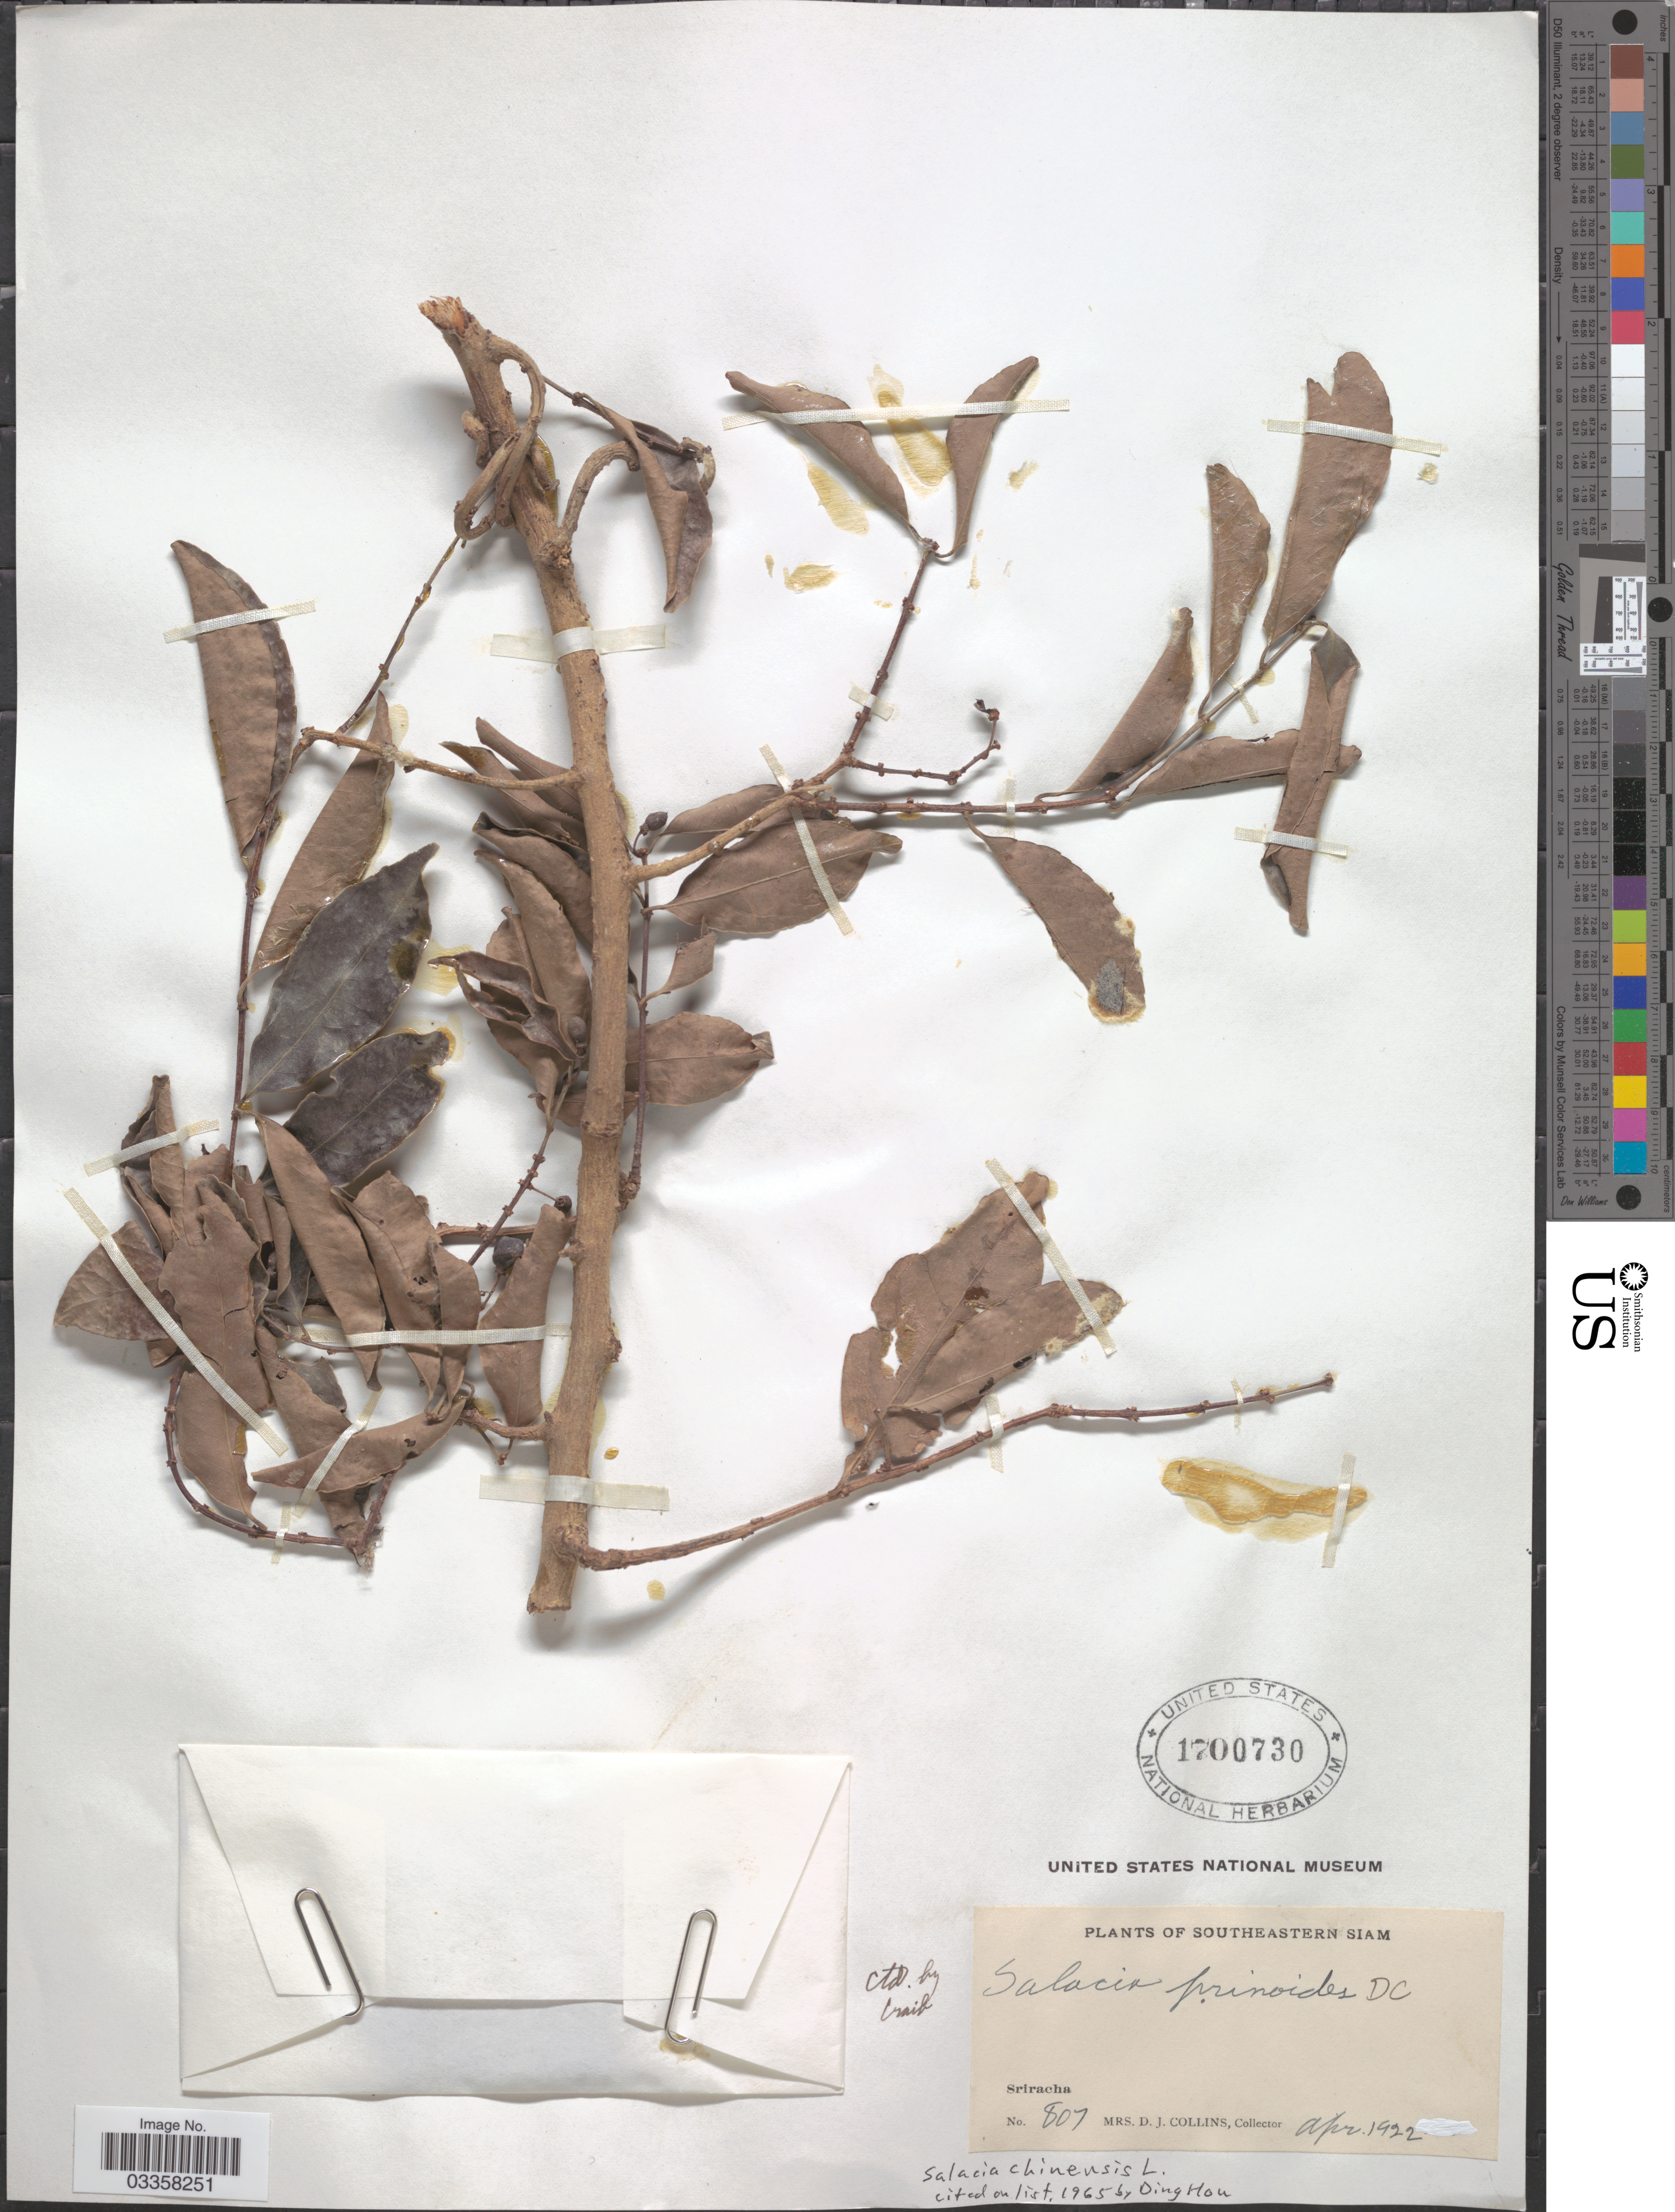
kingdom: Plantae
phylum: Tracheophyta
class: Magnoliopsida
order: Celastrales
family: Celastraceae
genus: Salacia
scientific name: Salacia chinensis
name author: L.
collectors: Mrs. D. J. Collins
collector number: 807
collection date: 1922-04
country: Thailand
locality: Southeastern Siam. Sriracha.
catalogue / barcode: US 1700730